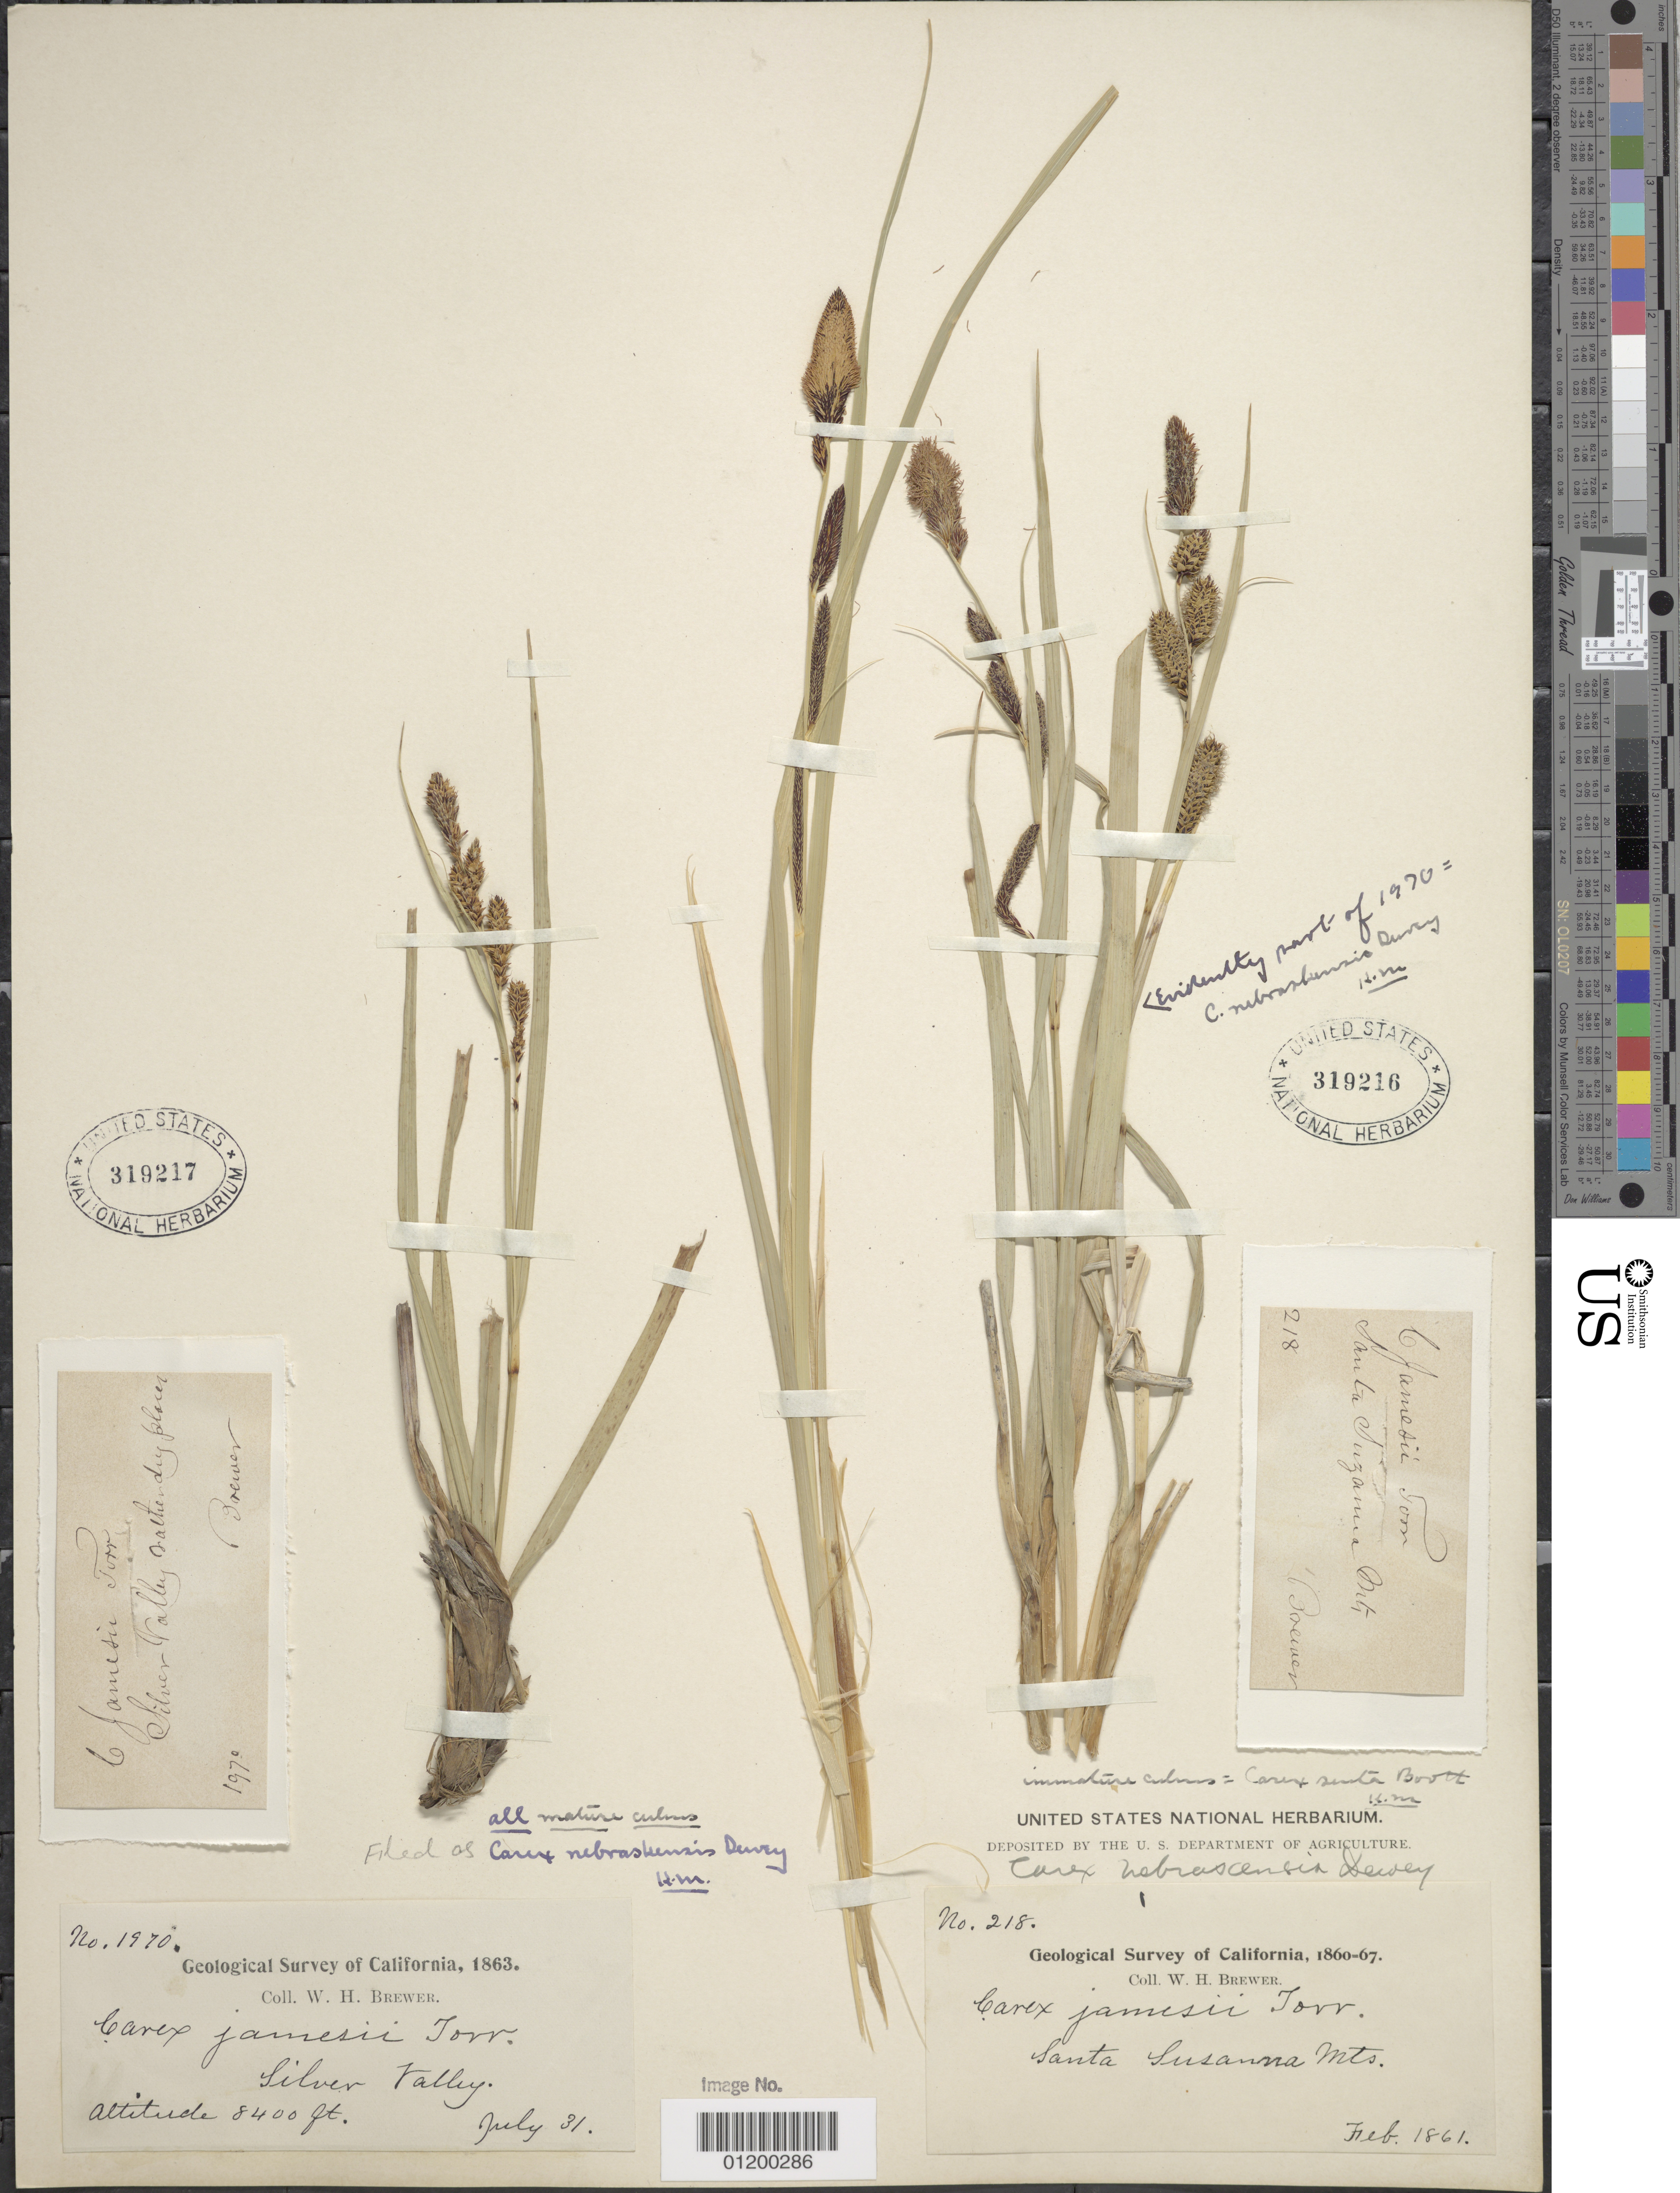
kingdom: Plantae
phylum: Tracheophyta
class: Liliopsida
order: Poales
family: Cyperaceae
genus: Carex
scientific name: Carex nebrascensis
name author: Dewey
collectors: W. H. Brewer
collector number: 1970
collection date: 1863-07-31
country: United States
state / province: California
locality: Silver Valley.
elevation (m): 2560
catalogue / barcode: US 319217